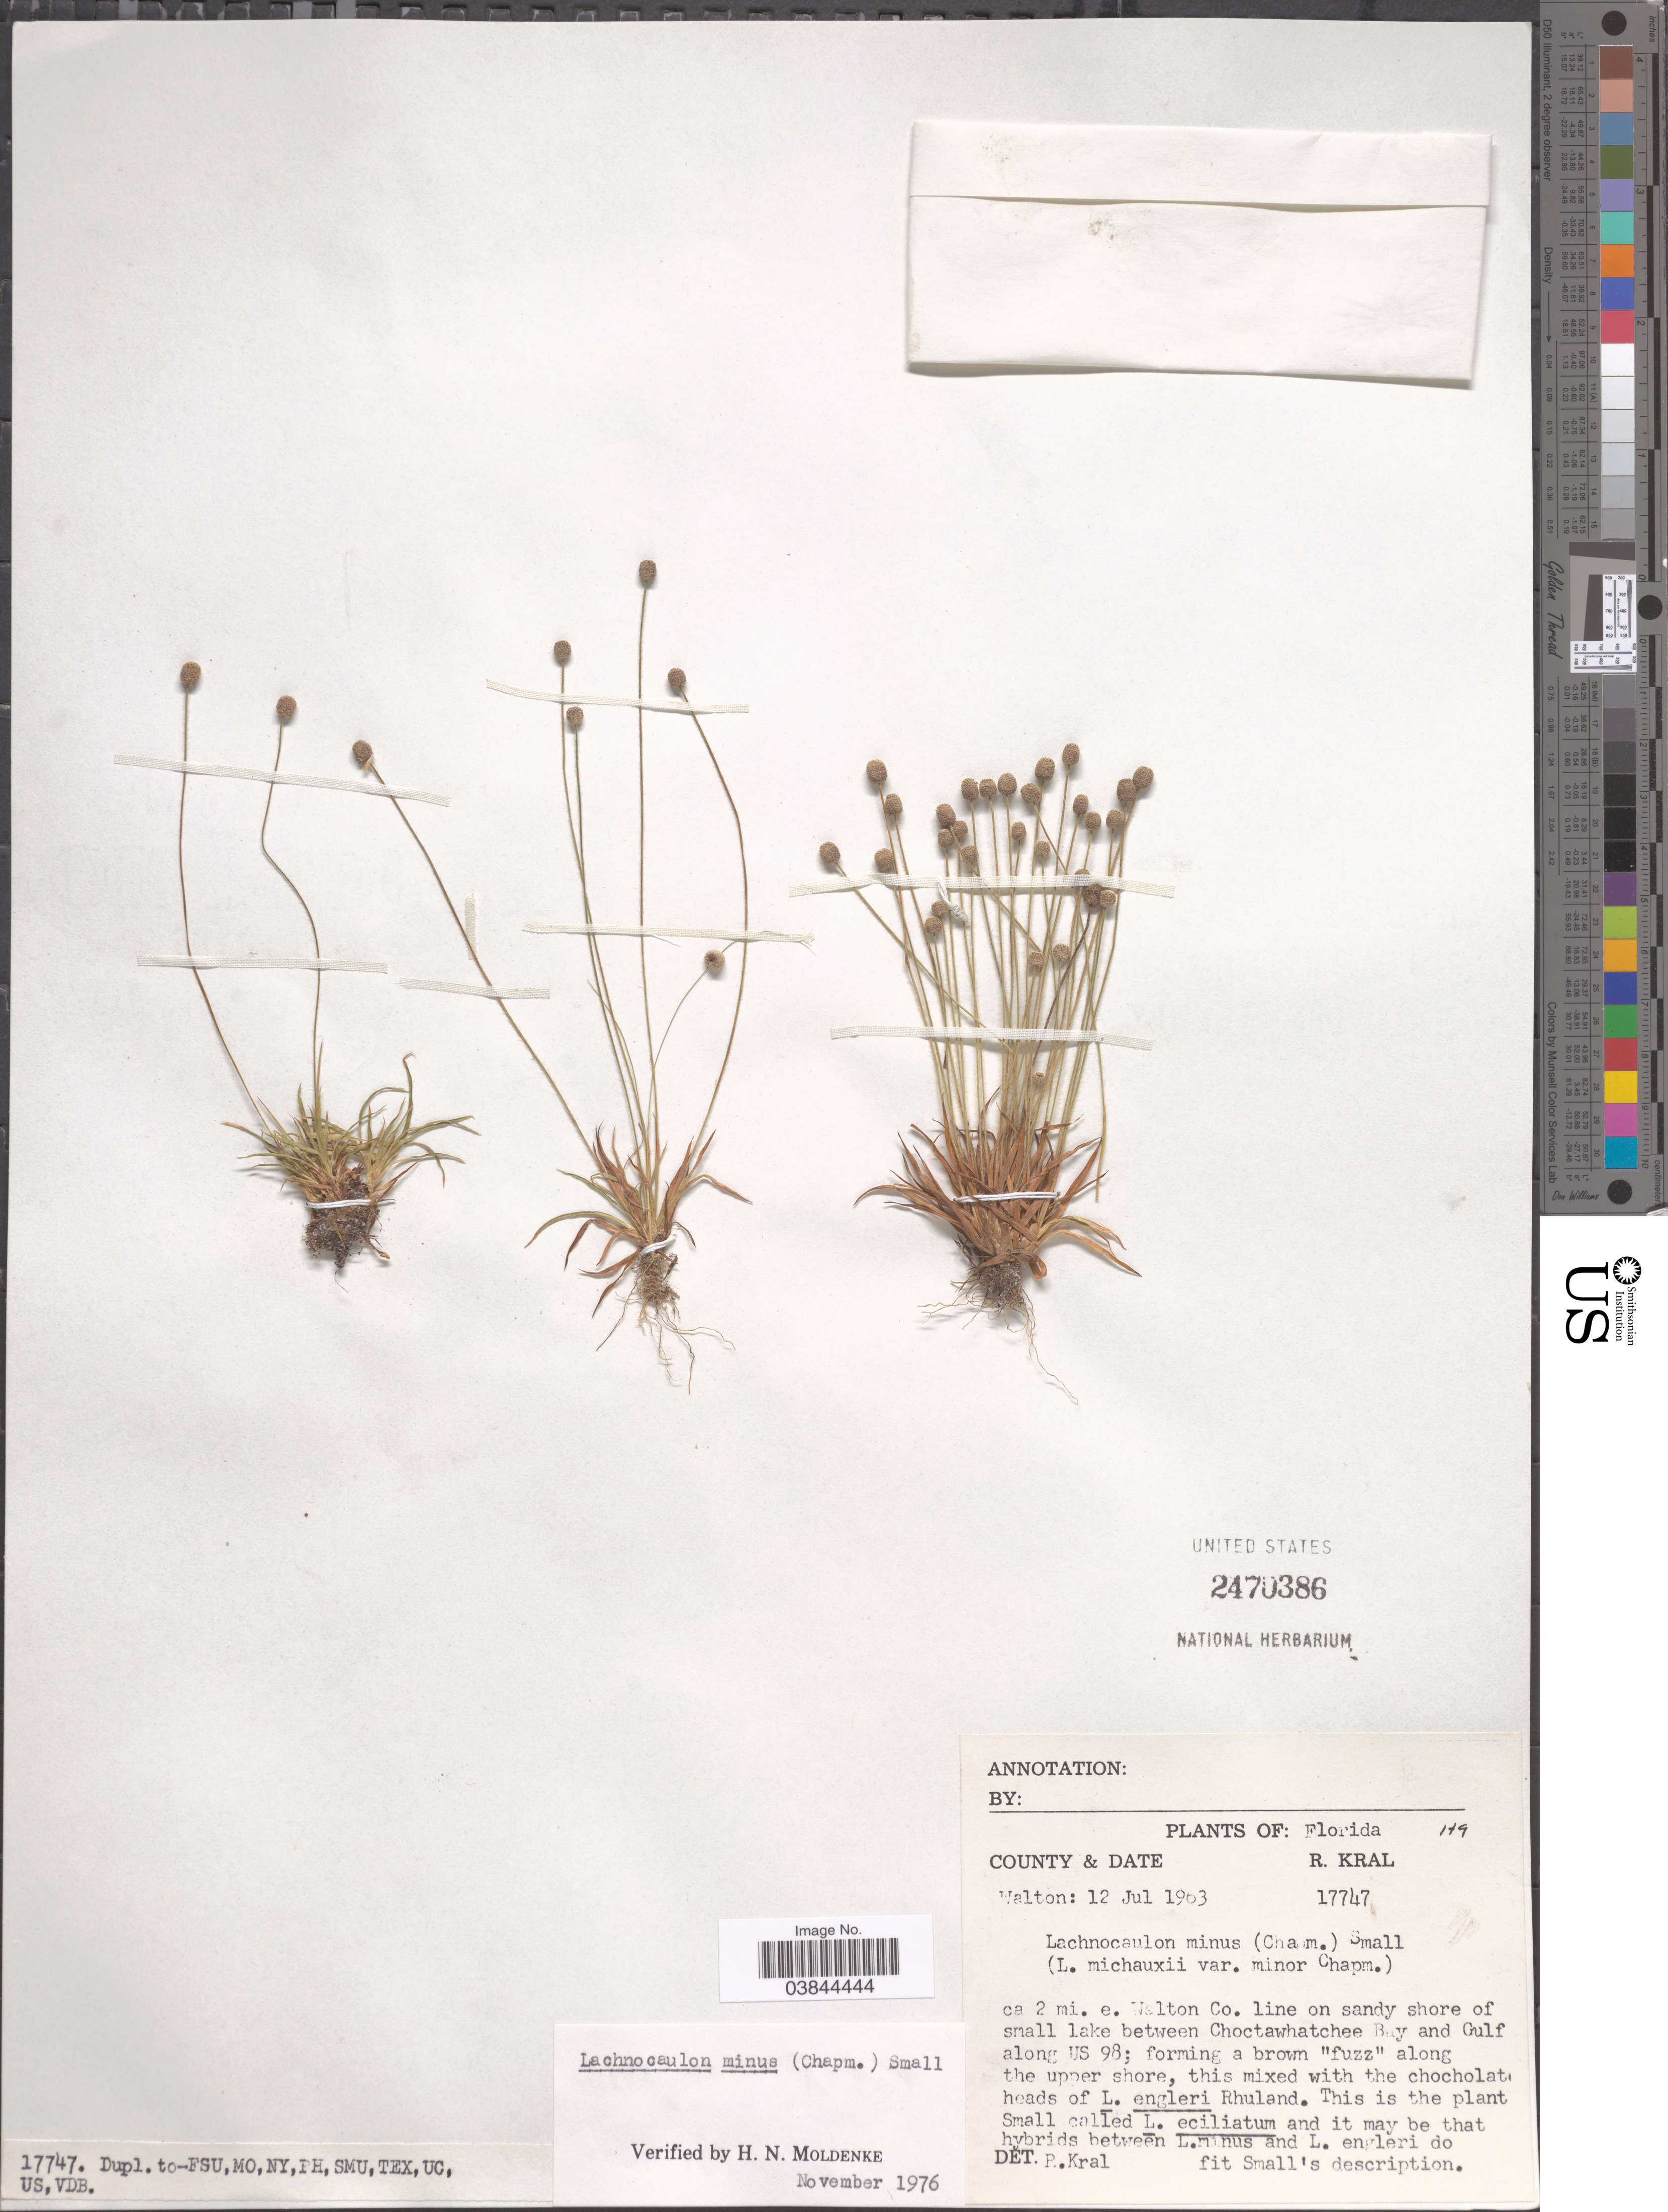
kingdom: Plantae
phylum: Tracheophyta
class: Liliopsida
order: Poales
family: Eriocaulaceae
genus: Lachnocaulon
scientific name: Lachnocaulon minus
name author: (Chapm.) Small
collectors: R. Kral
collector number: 17747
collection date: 1963-07-12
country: United States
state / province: Florida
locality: County Walton. Ca. 2 mi. e. Walton Co. line on sandy shore of small lake between Choctawhatchee Bay and Gulf along US 98.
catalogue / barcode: US 2470386